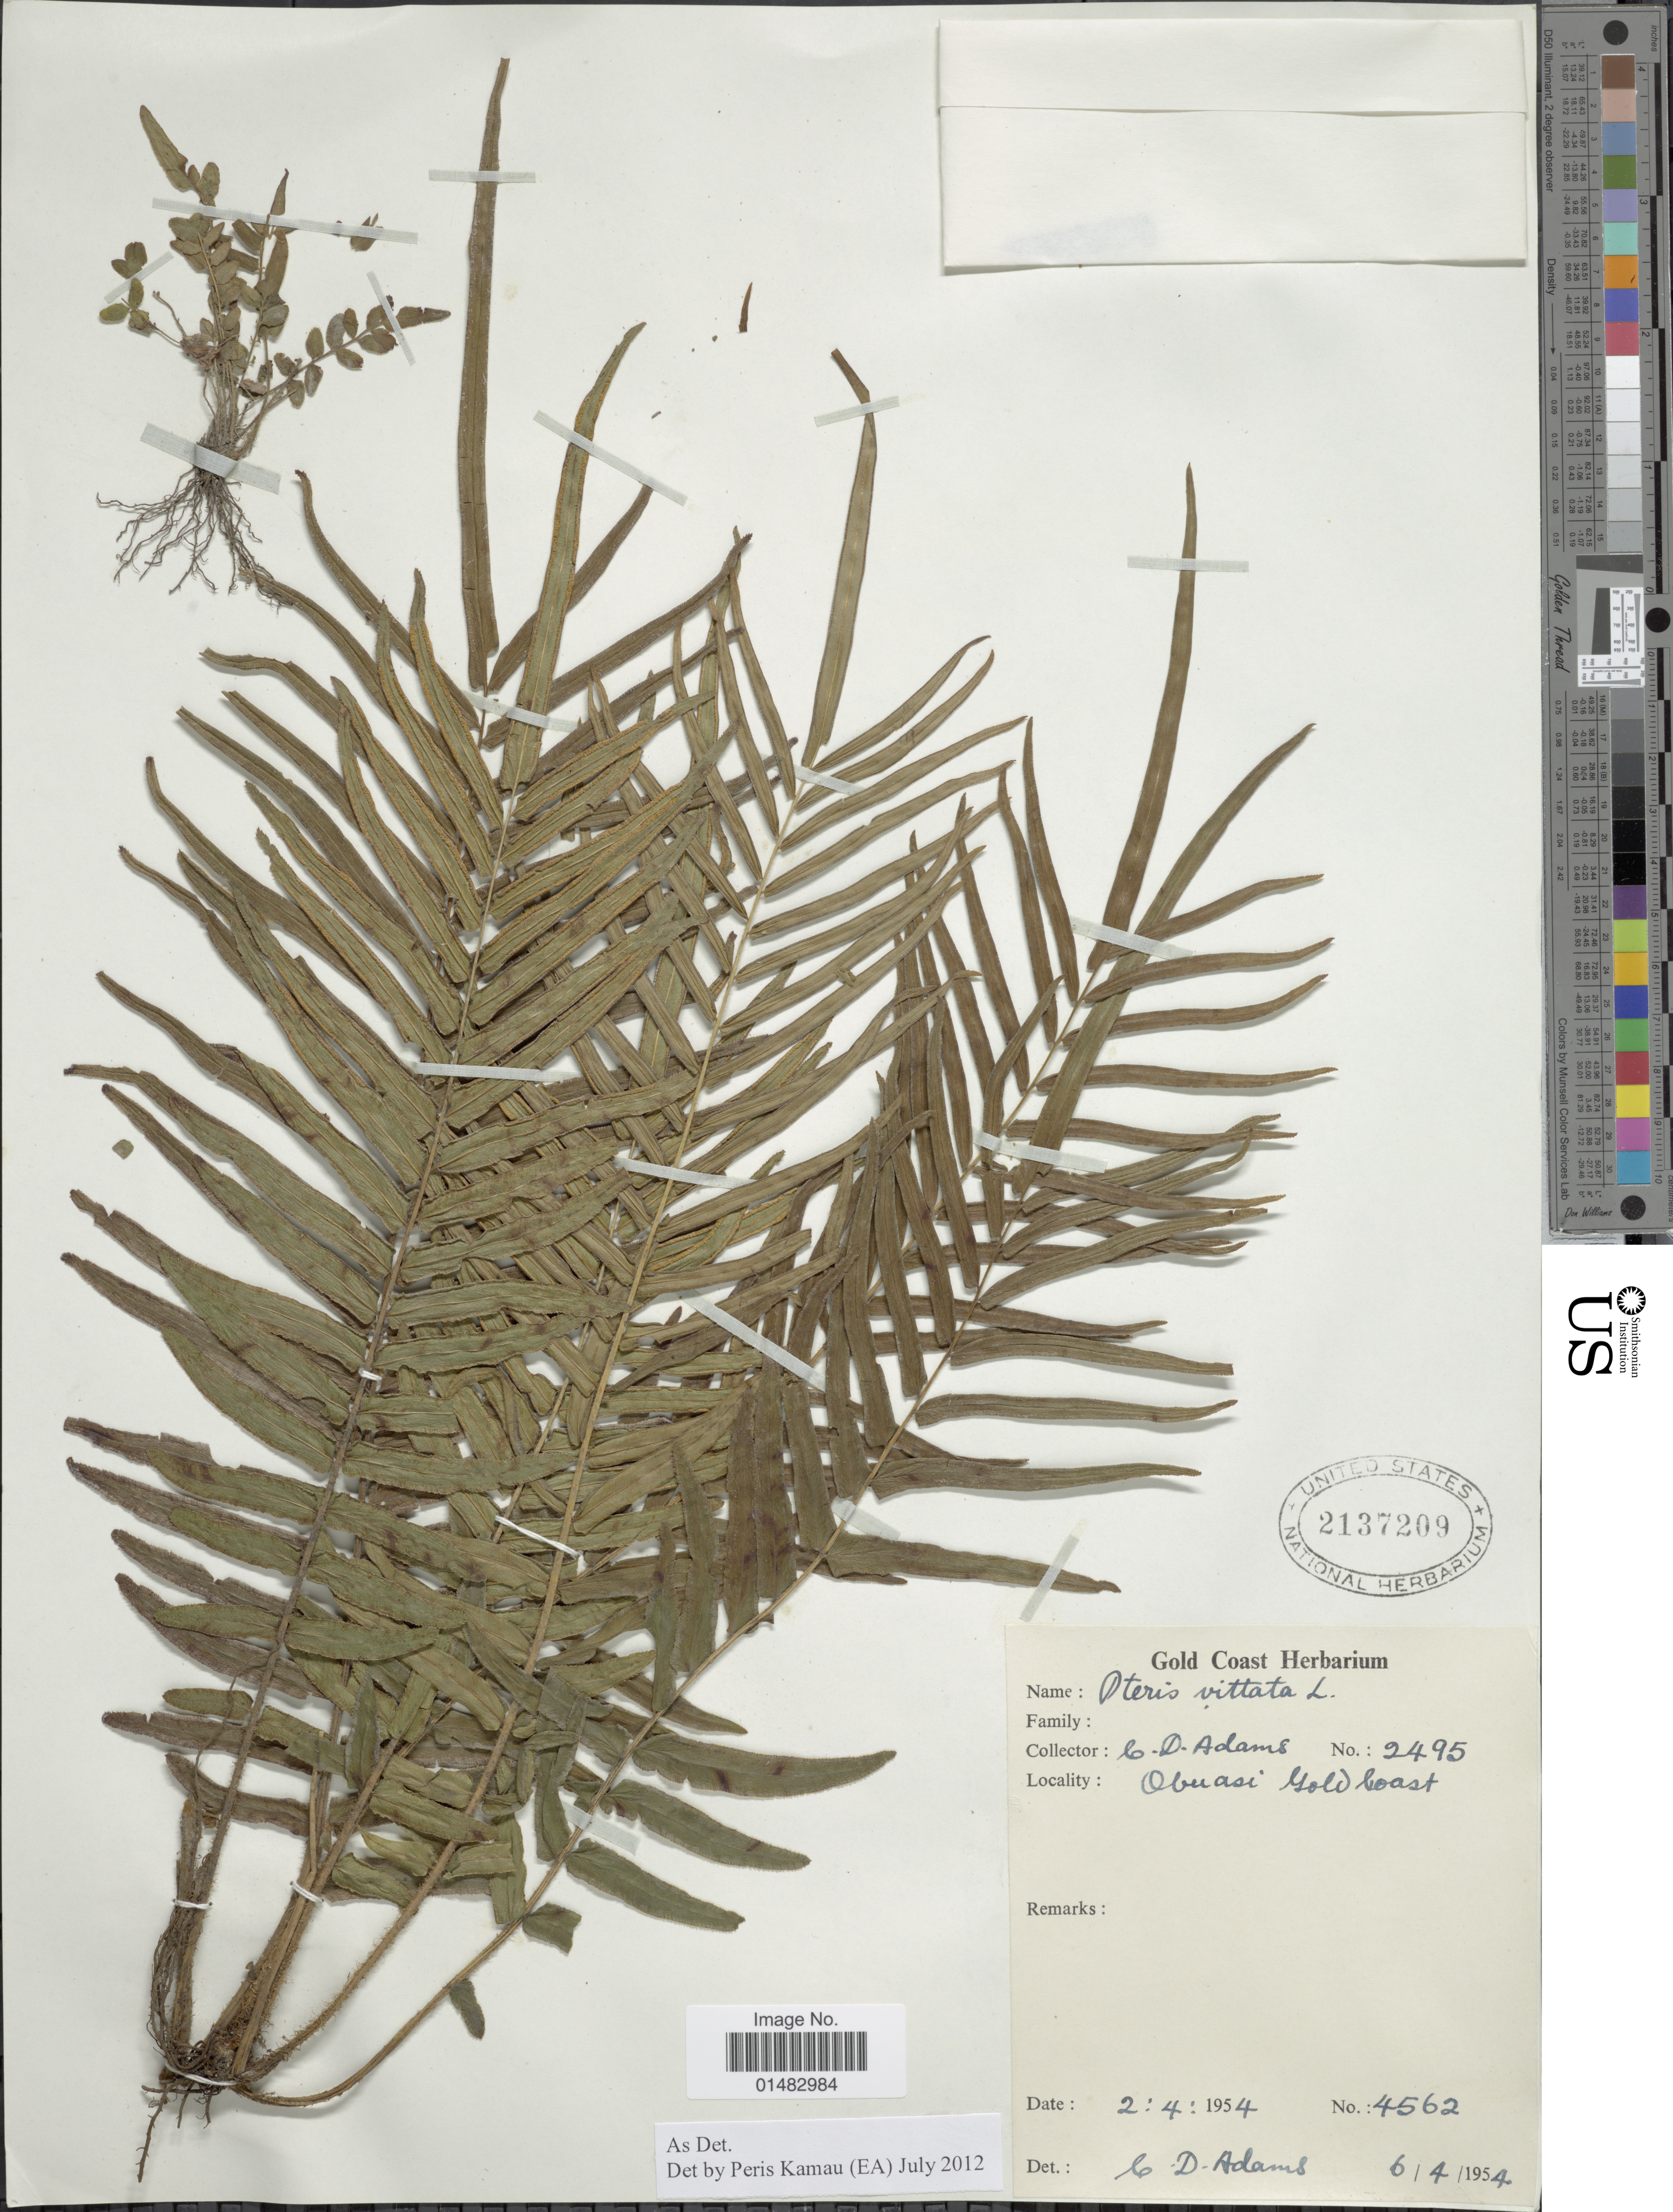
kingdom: Plantae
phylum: Tracheophyta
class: Polypodiopsida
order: Polypodiales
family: Pteridaceae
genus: Pteris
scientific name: Pteris vittata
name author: L.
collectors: C. D. Adams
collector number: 2495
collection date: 1954-04-02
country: Ghana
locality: Gold Coast, Obuasi Gold Coast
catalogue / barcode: US 2137209